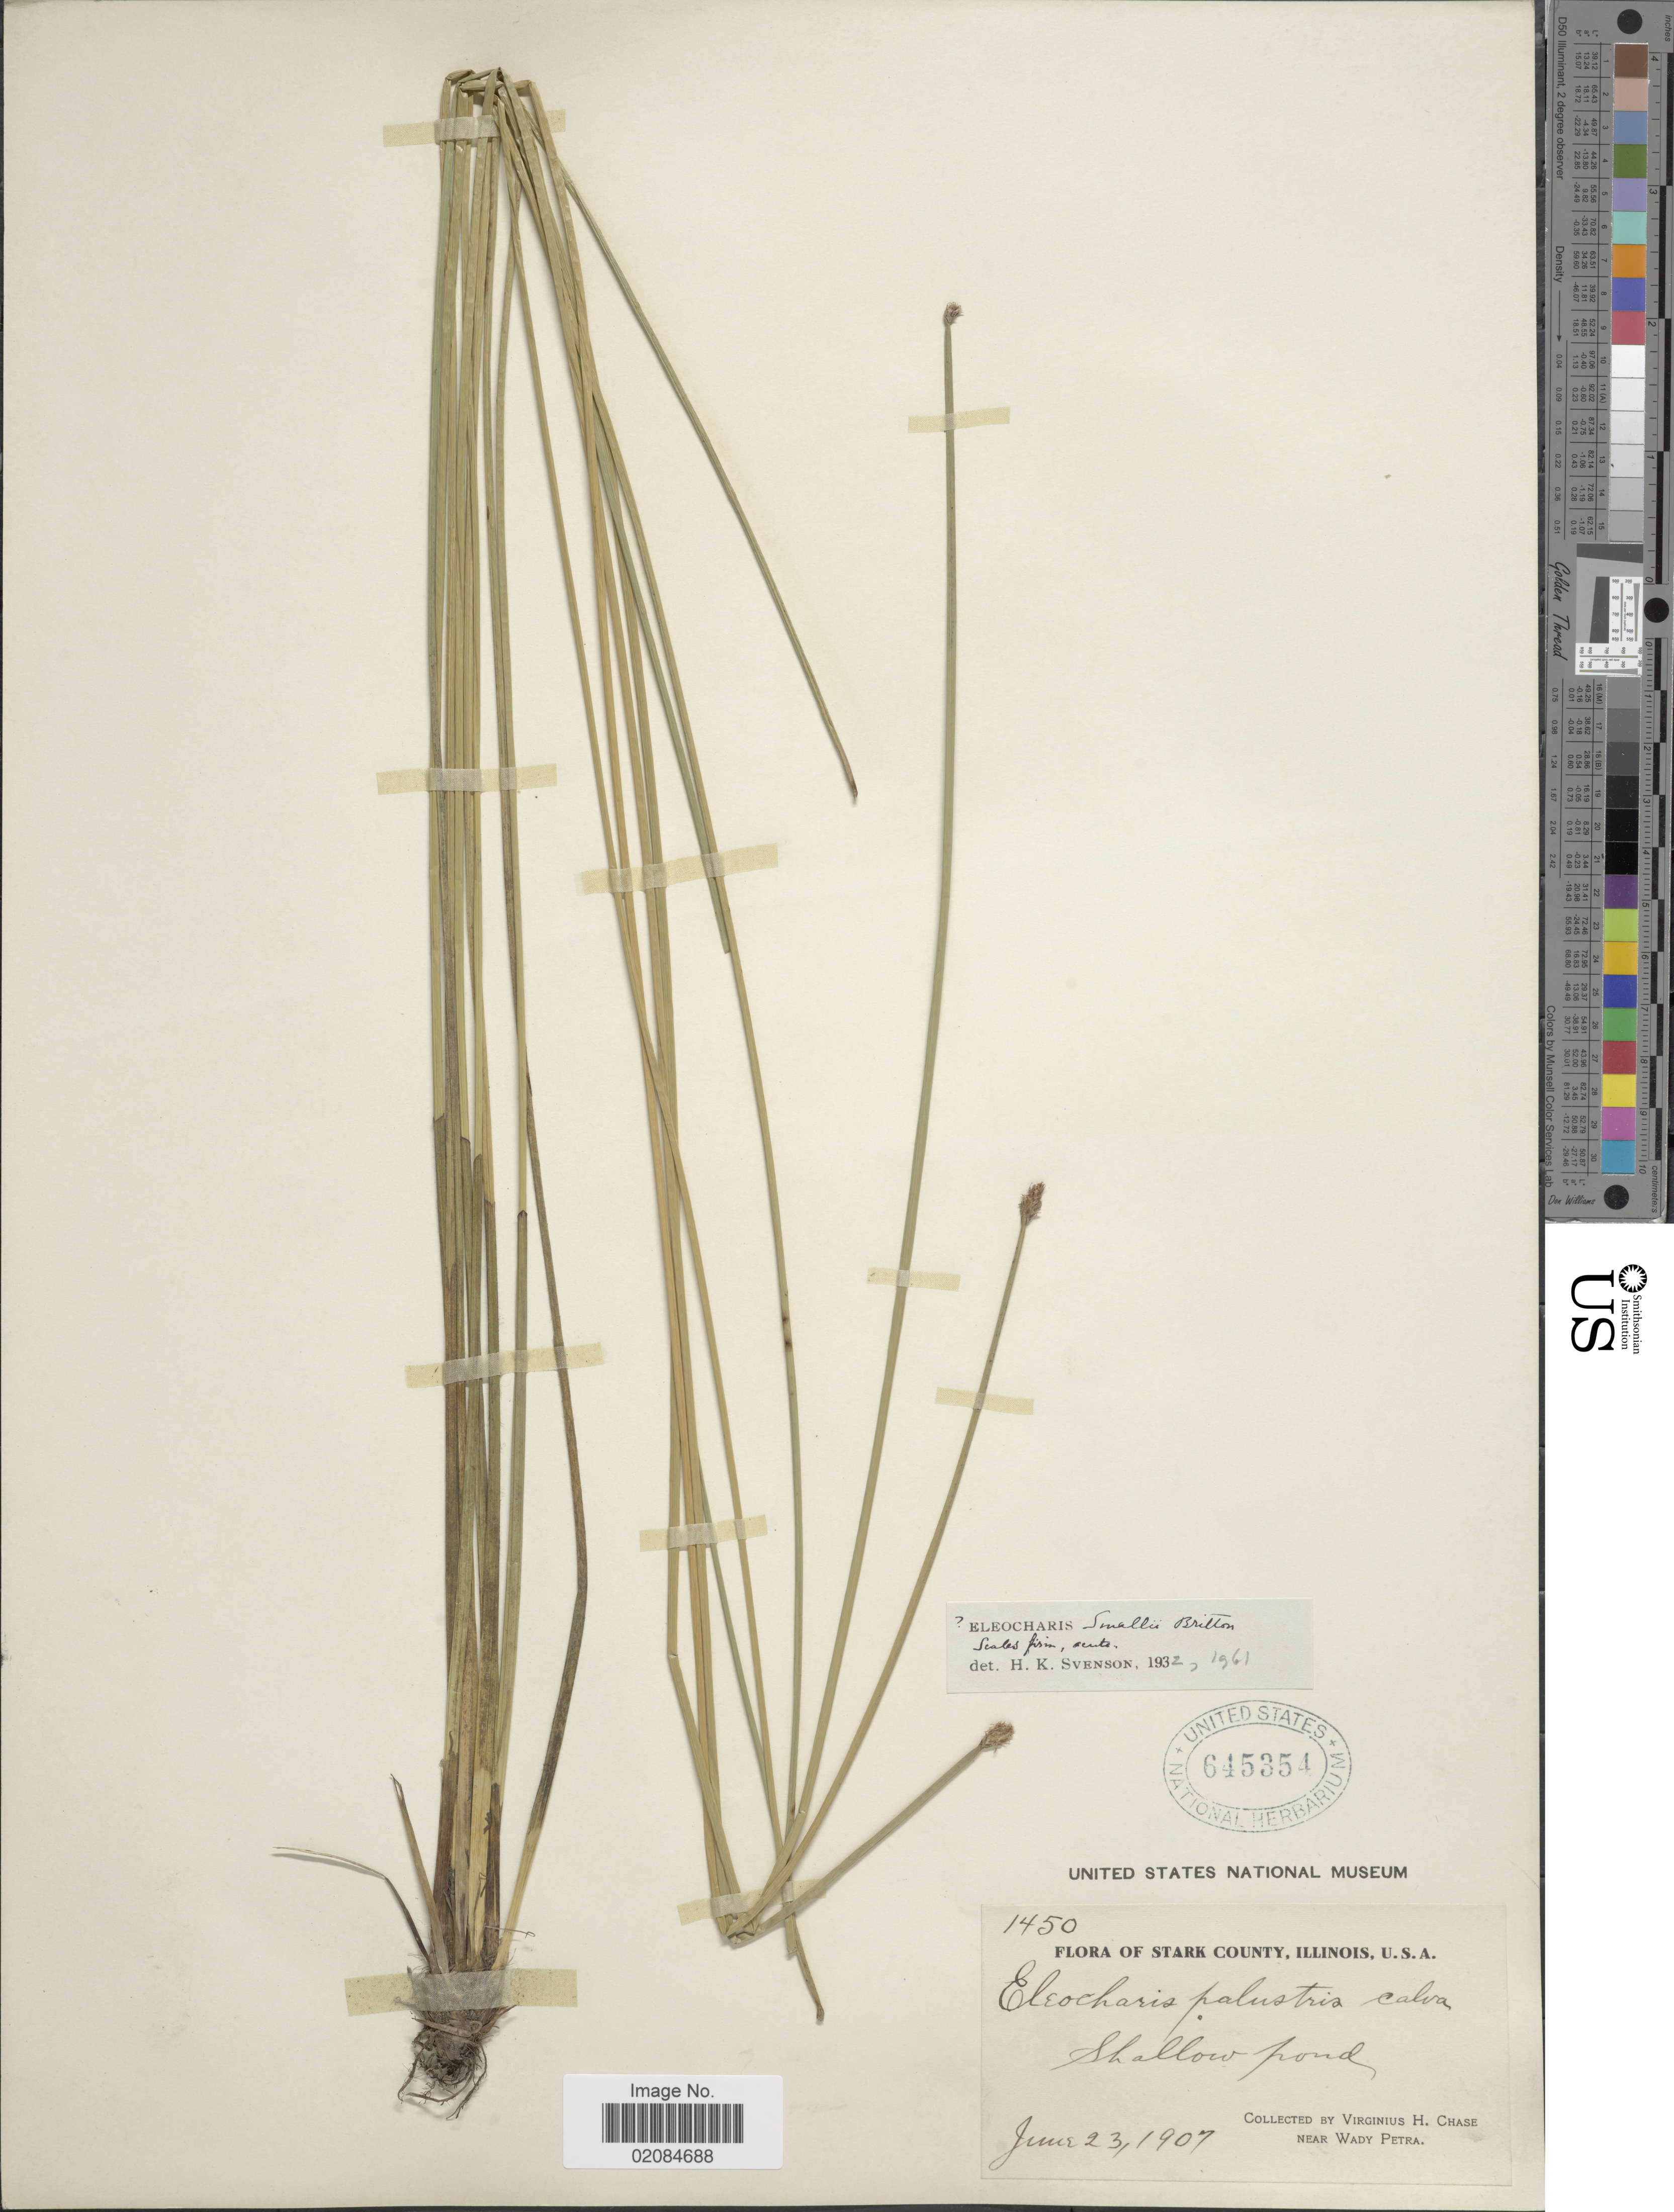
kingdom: Plantae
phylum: Tracheophyta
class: Liliopsida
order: Poales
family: Cyperaceae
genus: Eleocharis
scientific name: Eleocharis palustris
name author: (L.) Roem. & Schult.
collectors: V. H. Chase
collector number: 1450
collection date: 1907-06-23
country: United States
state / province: Illinois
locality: Stark County, U.S.A. Near Wady Petra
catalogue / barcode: US 645354